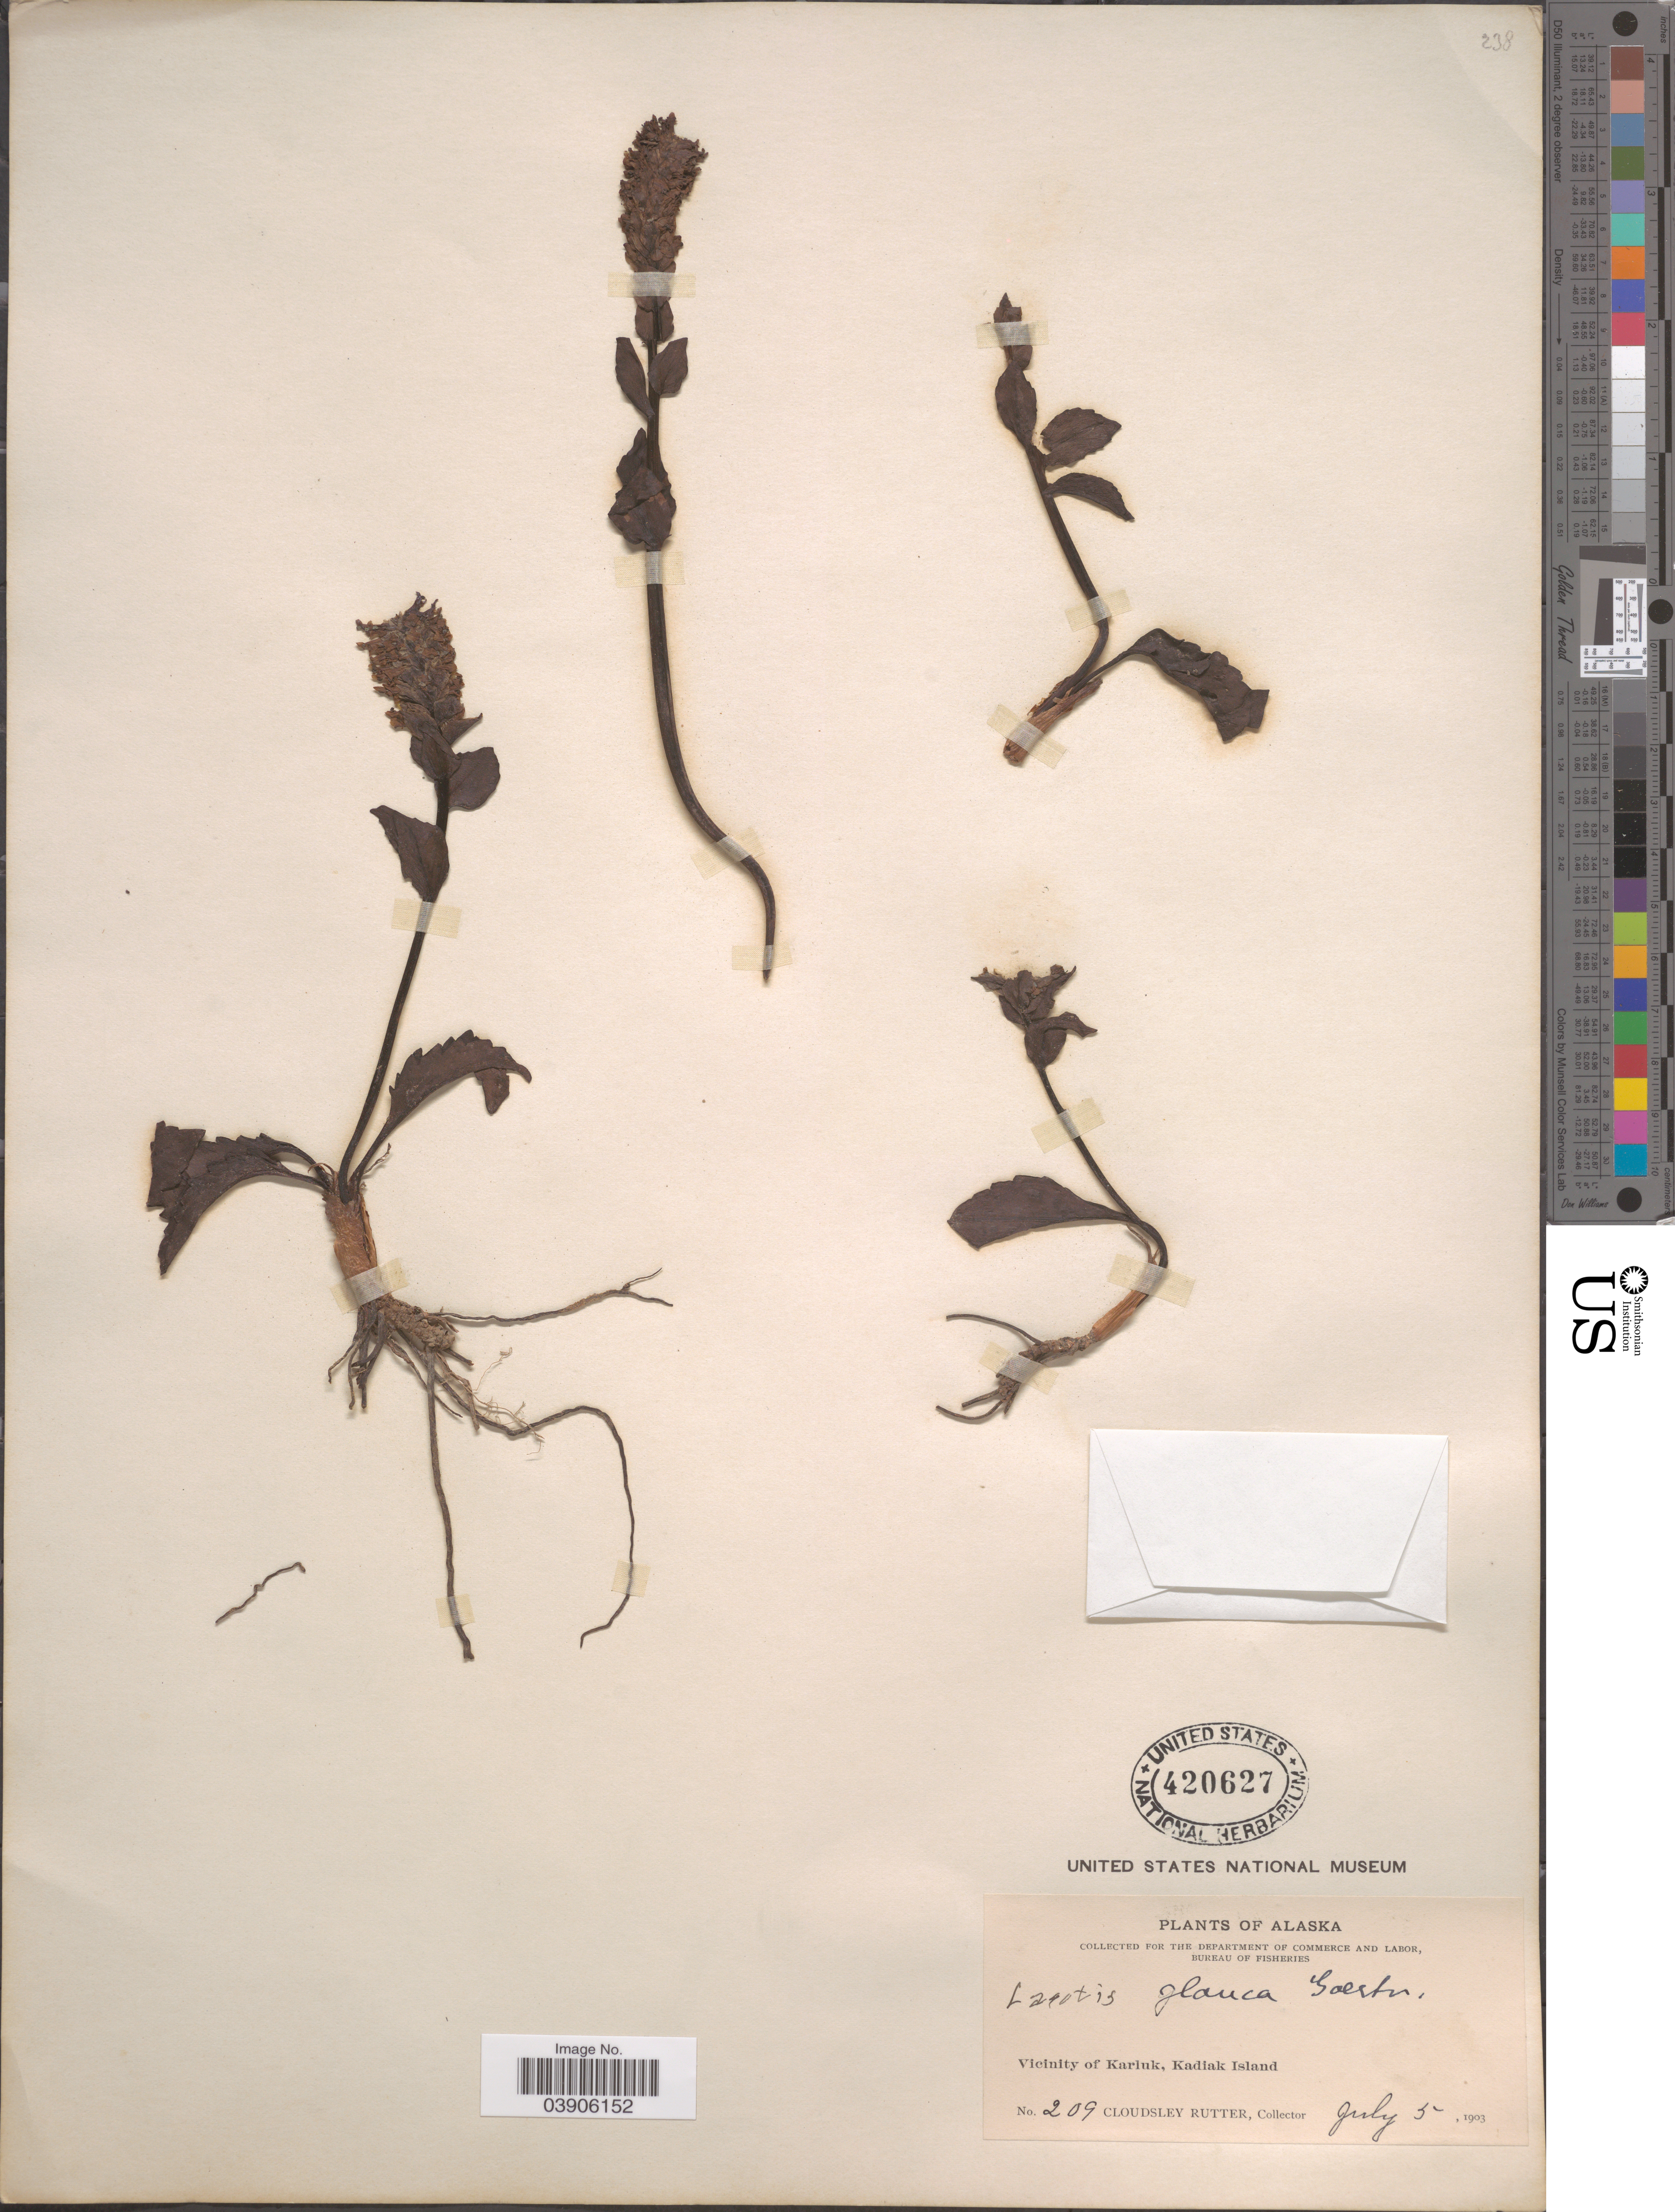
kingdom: Plantae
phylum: Tracheophyta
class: Magnoliopsida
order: Lamiales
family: Plantaginaceae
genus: Lagotis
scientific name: Lagotis glauca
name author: Gaertn.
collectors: C. Rutter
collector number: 209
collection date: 1903-07-05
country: United States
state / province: Alaska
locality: Vicinity of Karluk, Kadiak Island.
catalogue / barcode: US 420627